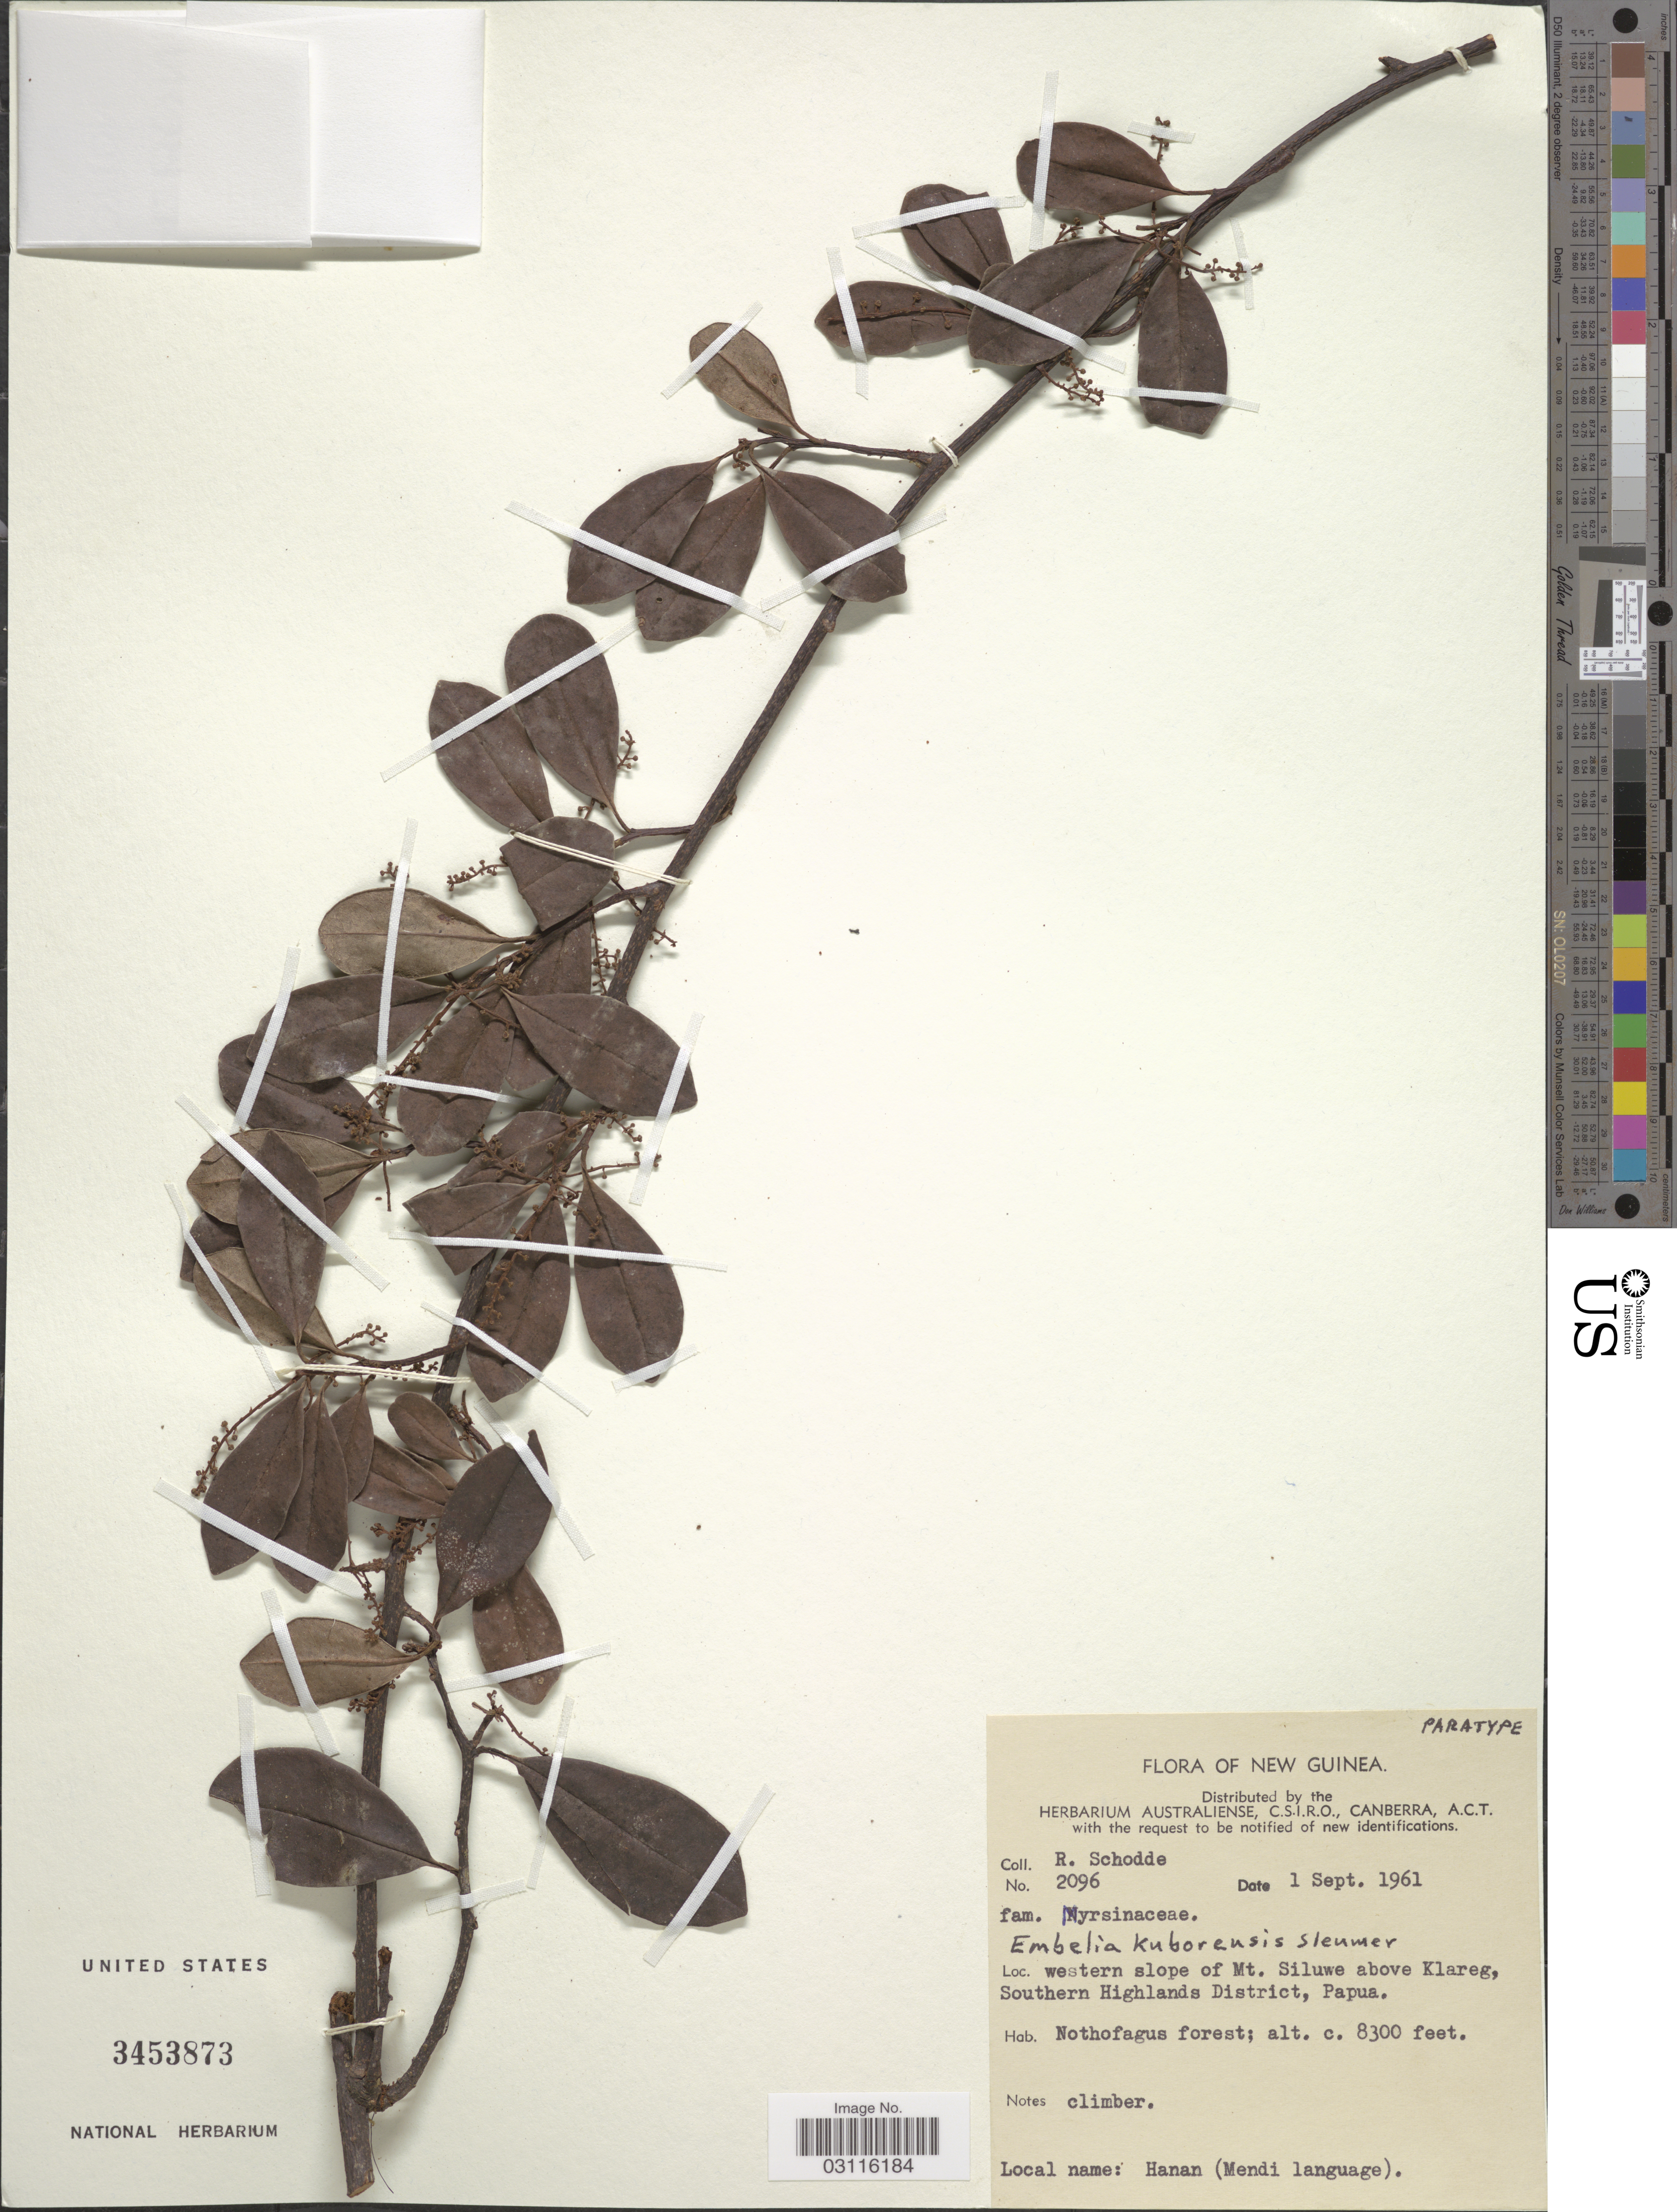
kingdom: Plantae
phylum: Tracheophyta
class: Magnoliopsida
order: Ericales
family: Primulaceae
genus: Embelia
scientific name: Embelia kuborensis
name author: Sleumer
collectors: R. Schodde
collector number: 2096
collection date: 1961-09-01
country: Papua New Guinea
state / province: Southern Highlands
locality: New Guinea. Western slope of Mt. Siluwe above Klareg, Southern Highlands District, Papua.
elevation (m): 2530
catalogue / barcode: US 3453873